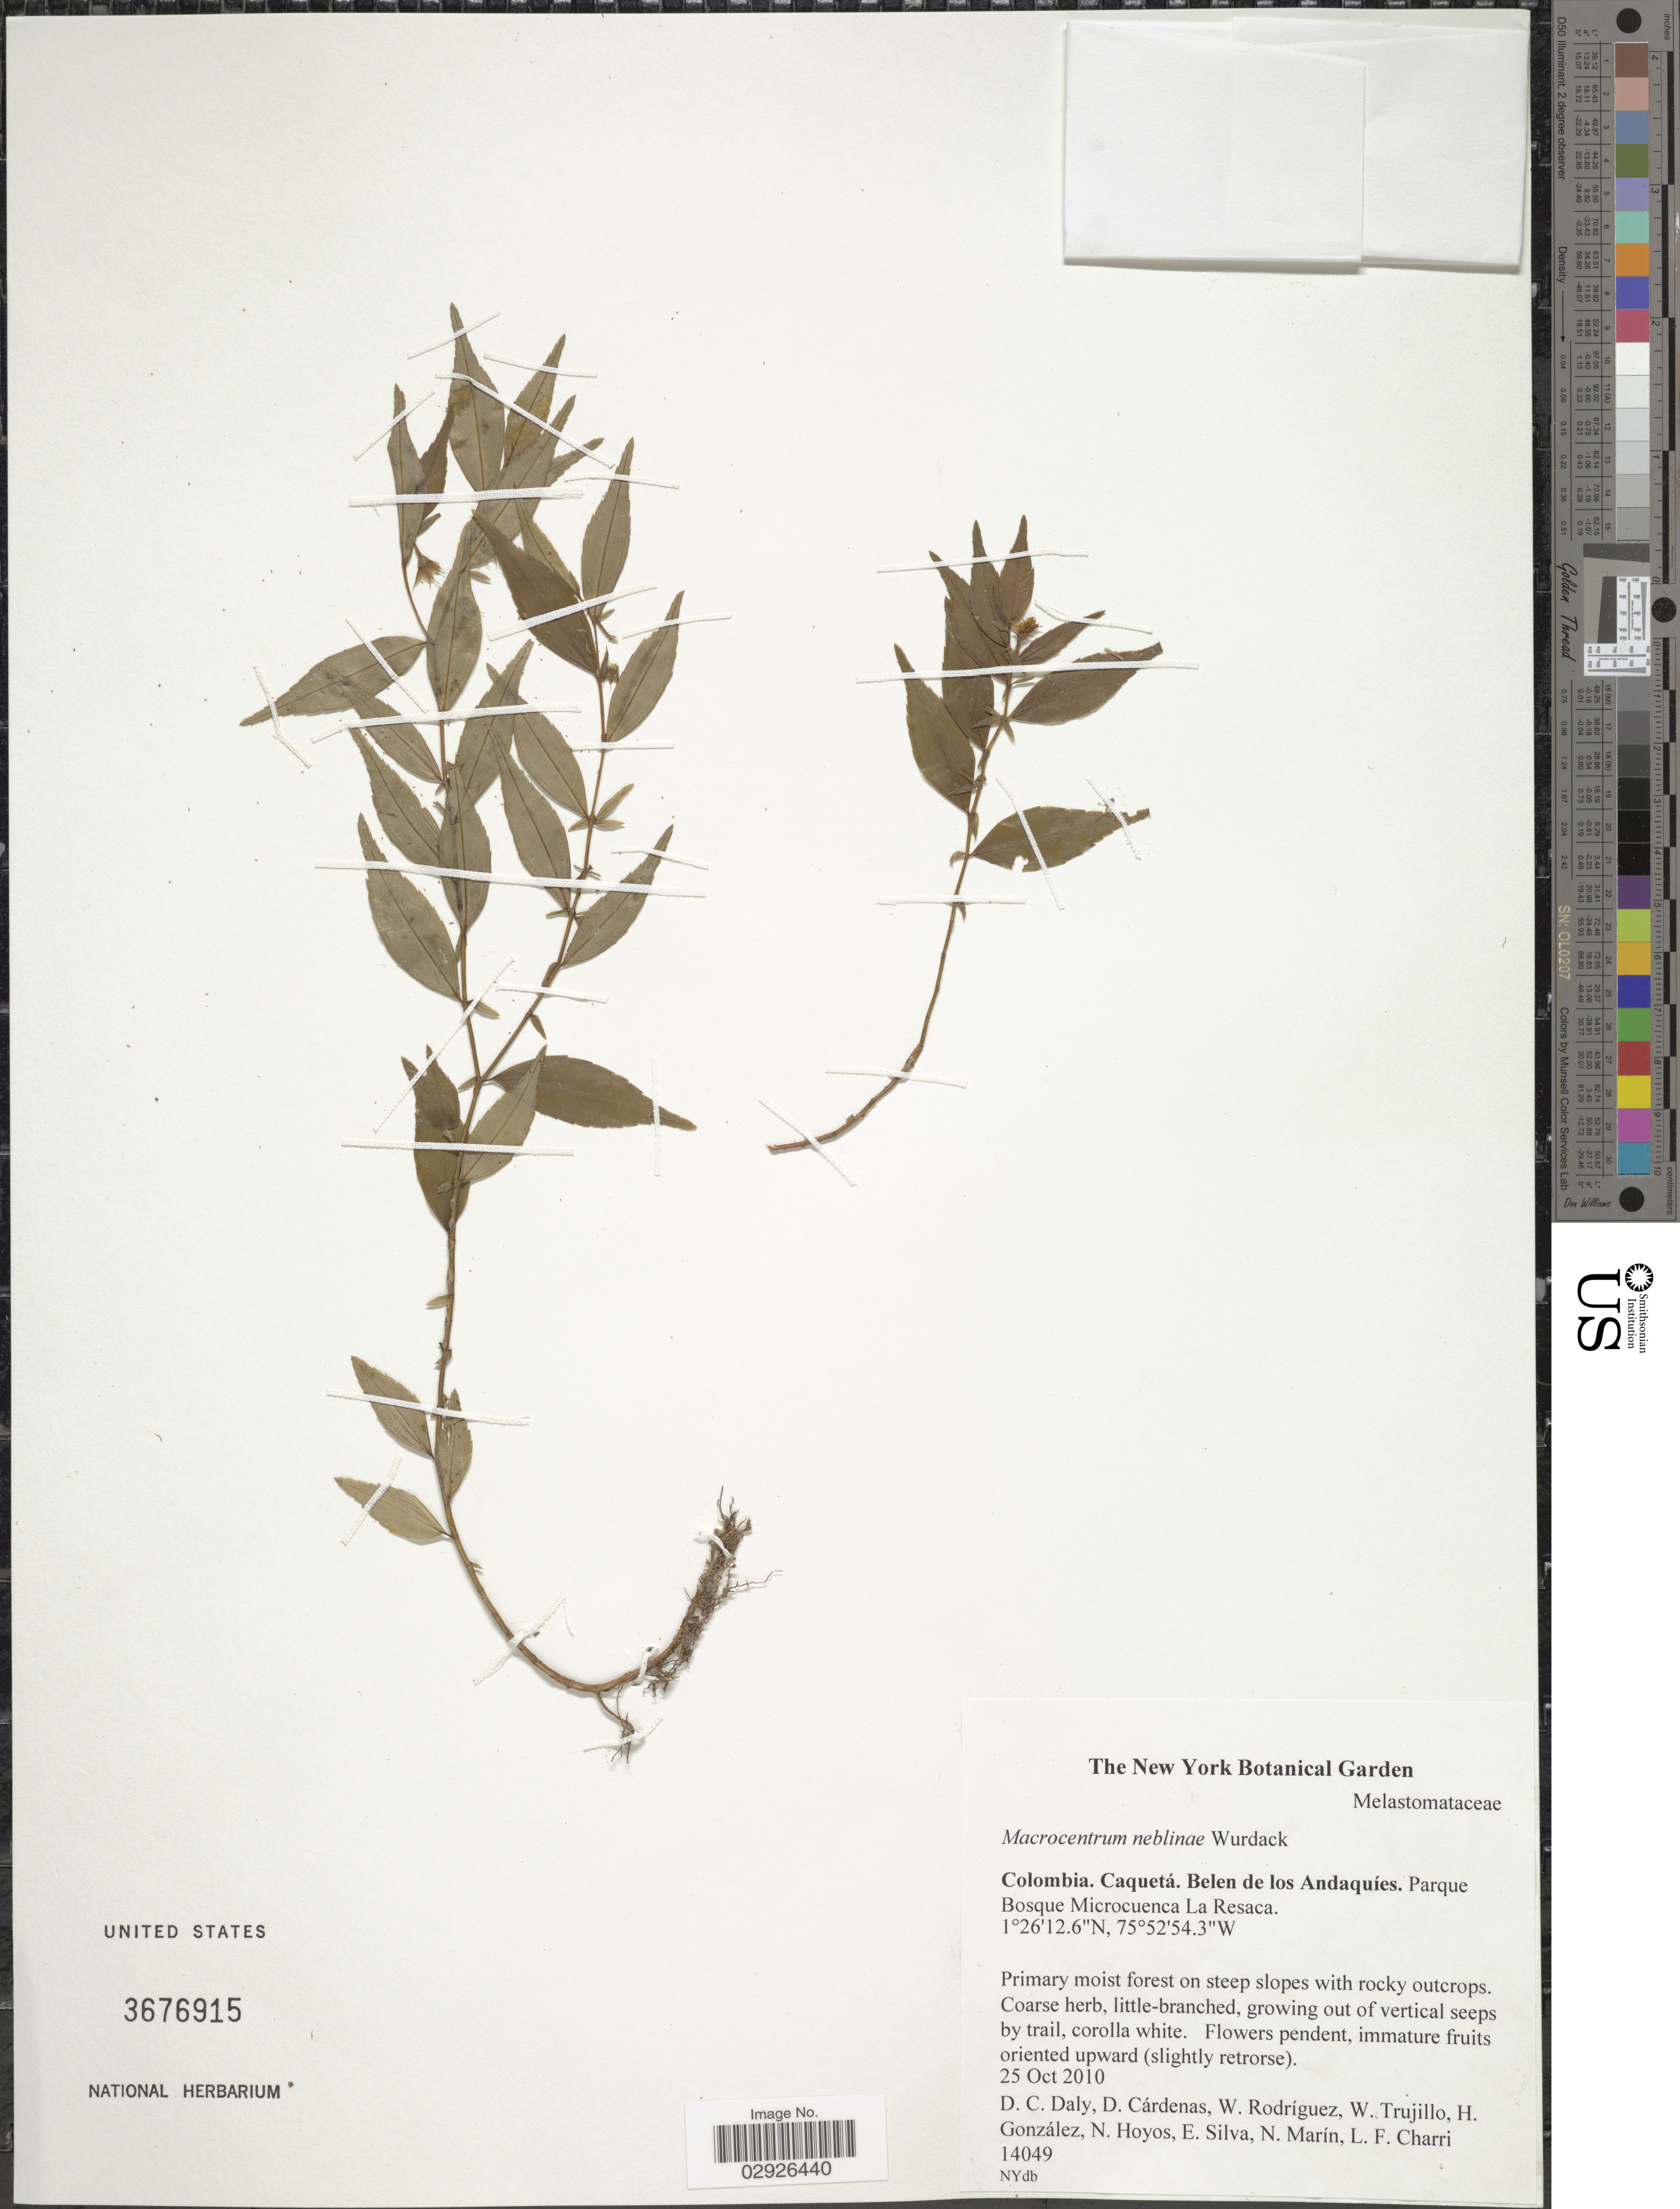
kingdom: Plantae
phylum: Tracheophyta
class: Magnoliopsida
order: Myrtales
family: Melastomataceae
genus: Macrocentrum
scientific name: Macrocentrum neblinae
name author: Wurdack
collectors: D. C. Daly, D. Cárdenas, W. Rodriguez, W. Trujillo & et al.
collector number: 14049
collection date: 2010-10-25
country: Colombia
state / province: Caquetá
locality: Belen de los Andaquíes. Parque Bosque Microcuenca La Resaca.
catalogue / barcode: US 3676915